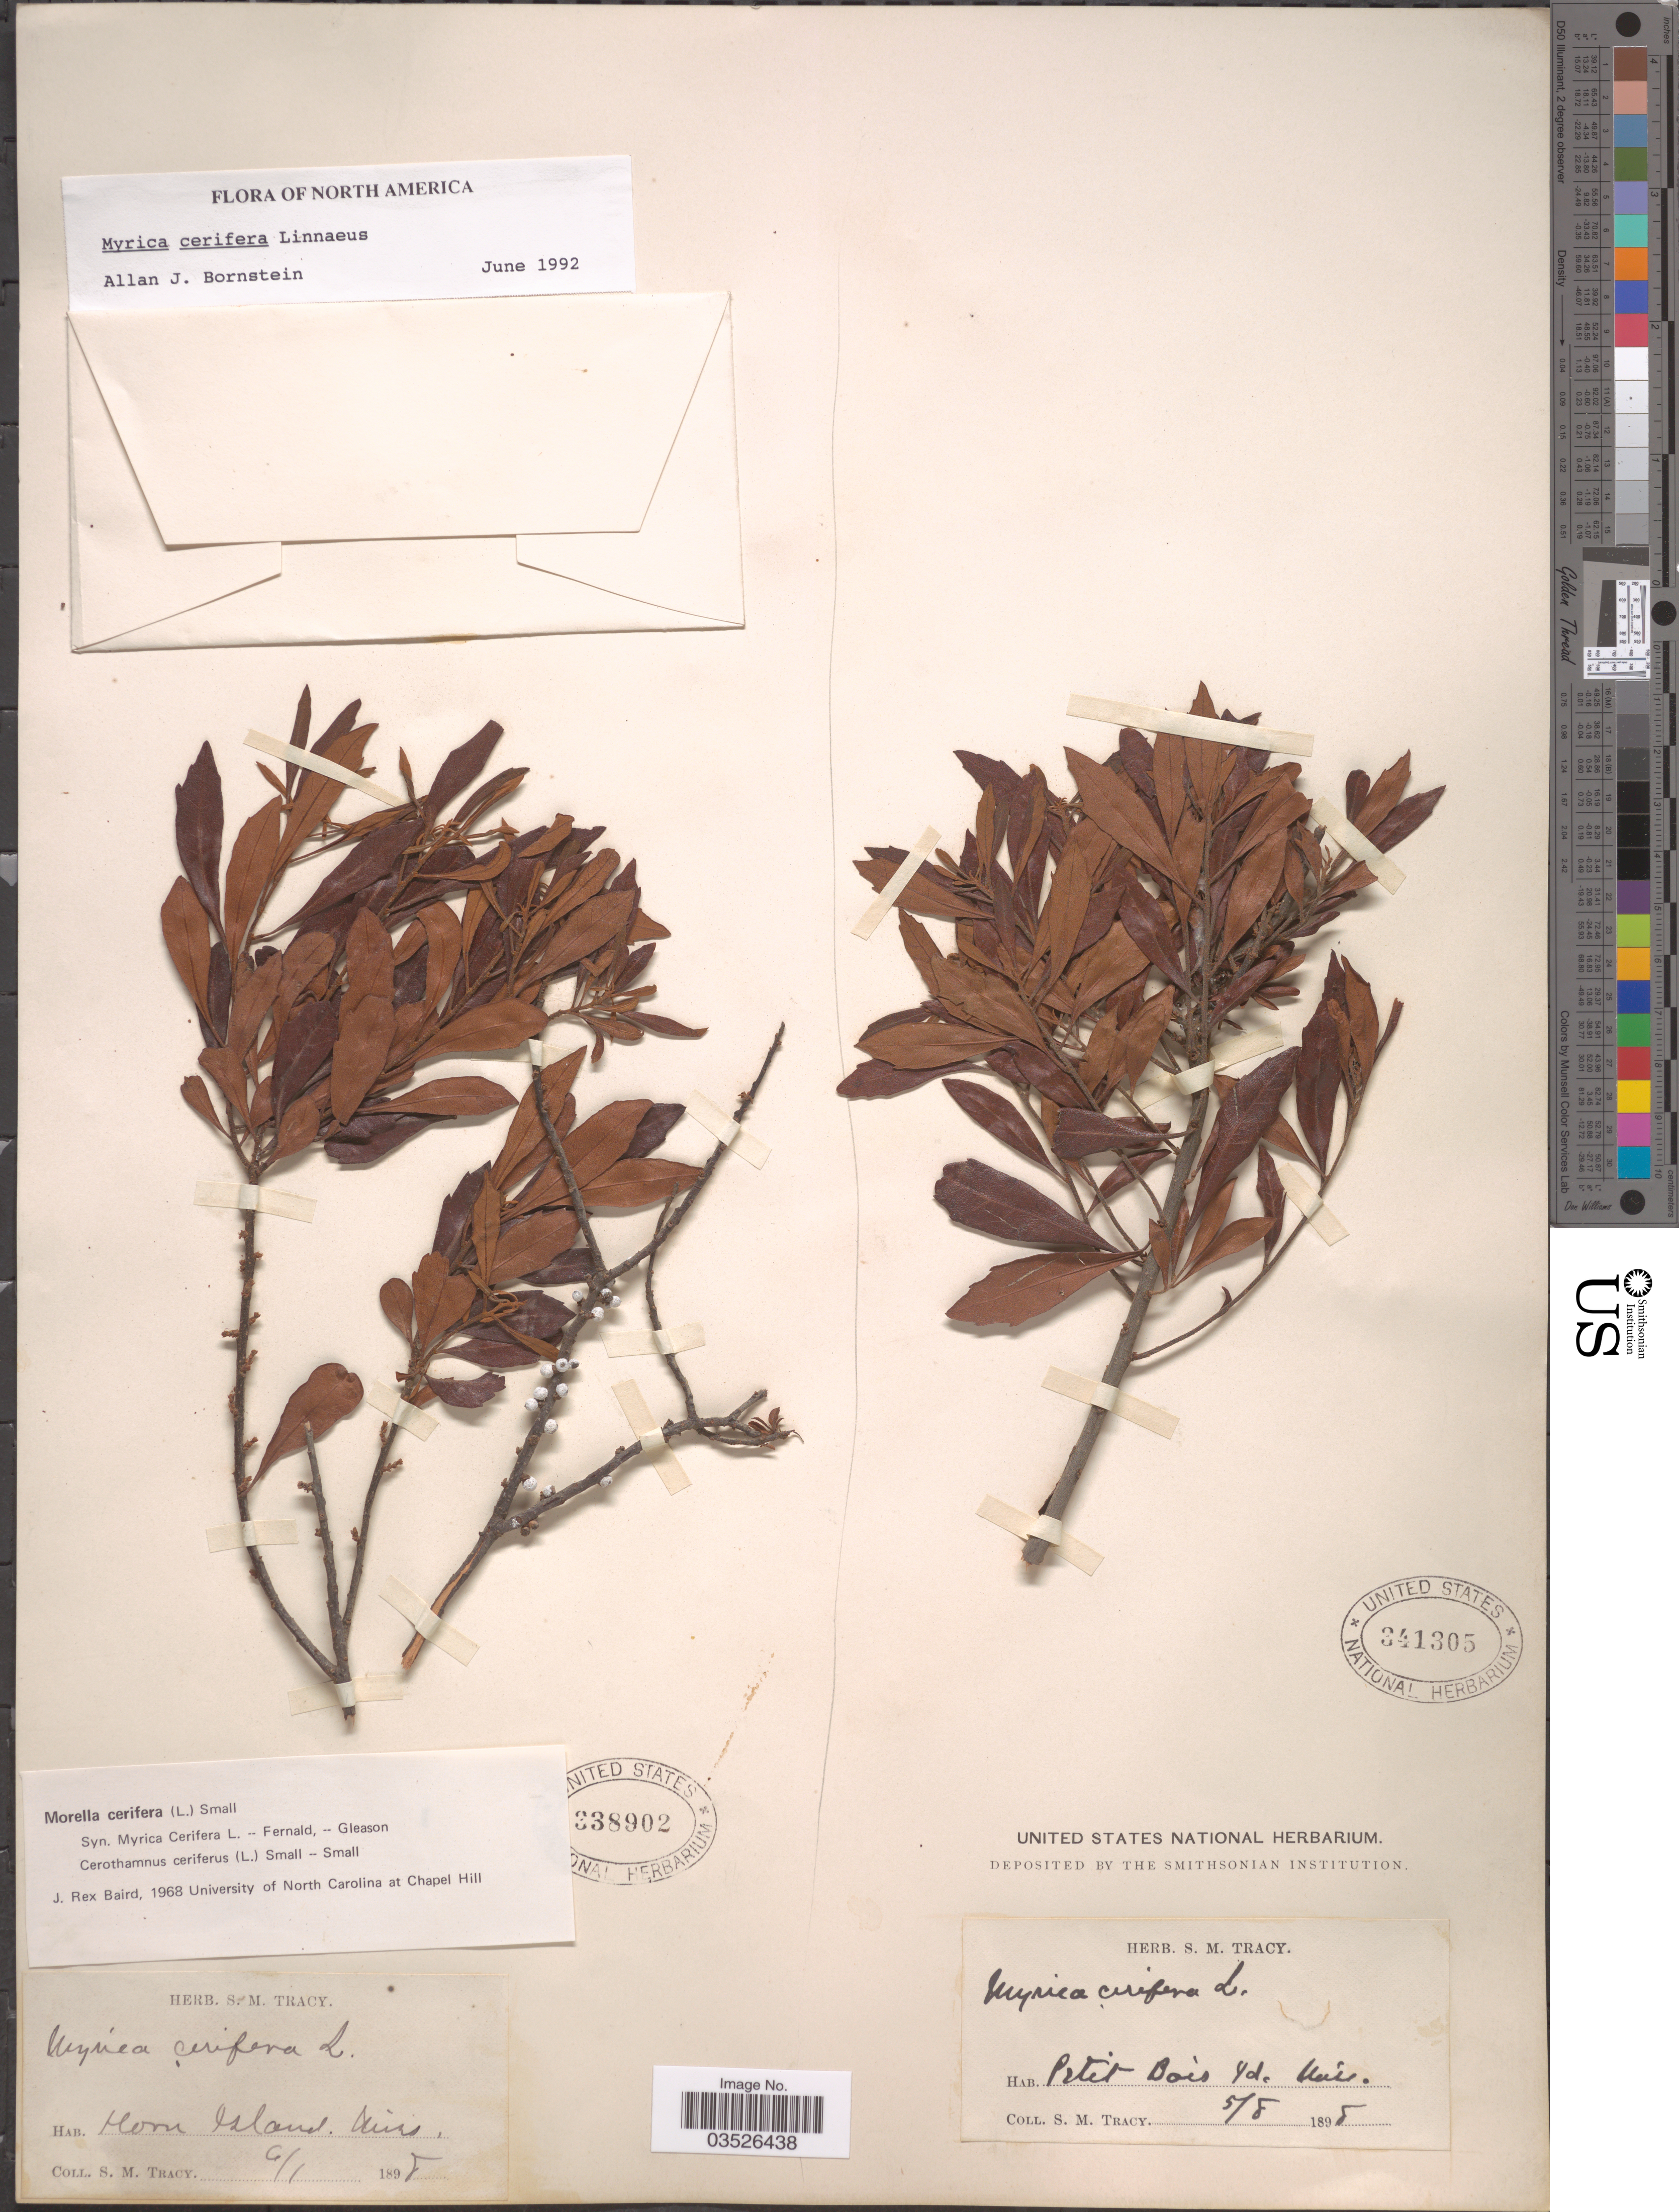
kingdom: Plantae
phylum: Tracheophyta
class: Magnoliopsida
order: Fagales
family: Myricaceae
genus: Morella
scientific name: Morella cerifera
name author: (L.) Small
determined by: Baird, James Rex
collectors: S. M. Tracy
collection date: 1898-05-08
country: United States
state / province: Mississippi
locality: Petit Bois Id.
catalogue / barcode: US 341305-2